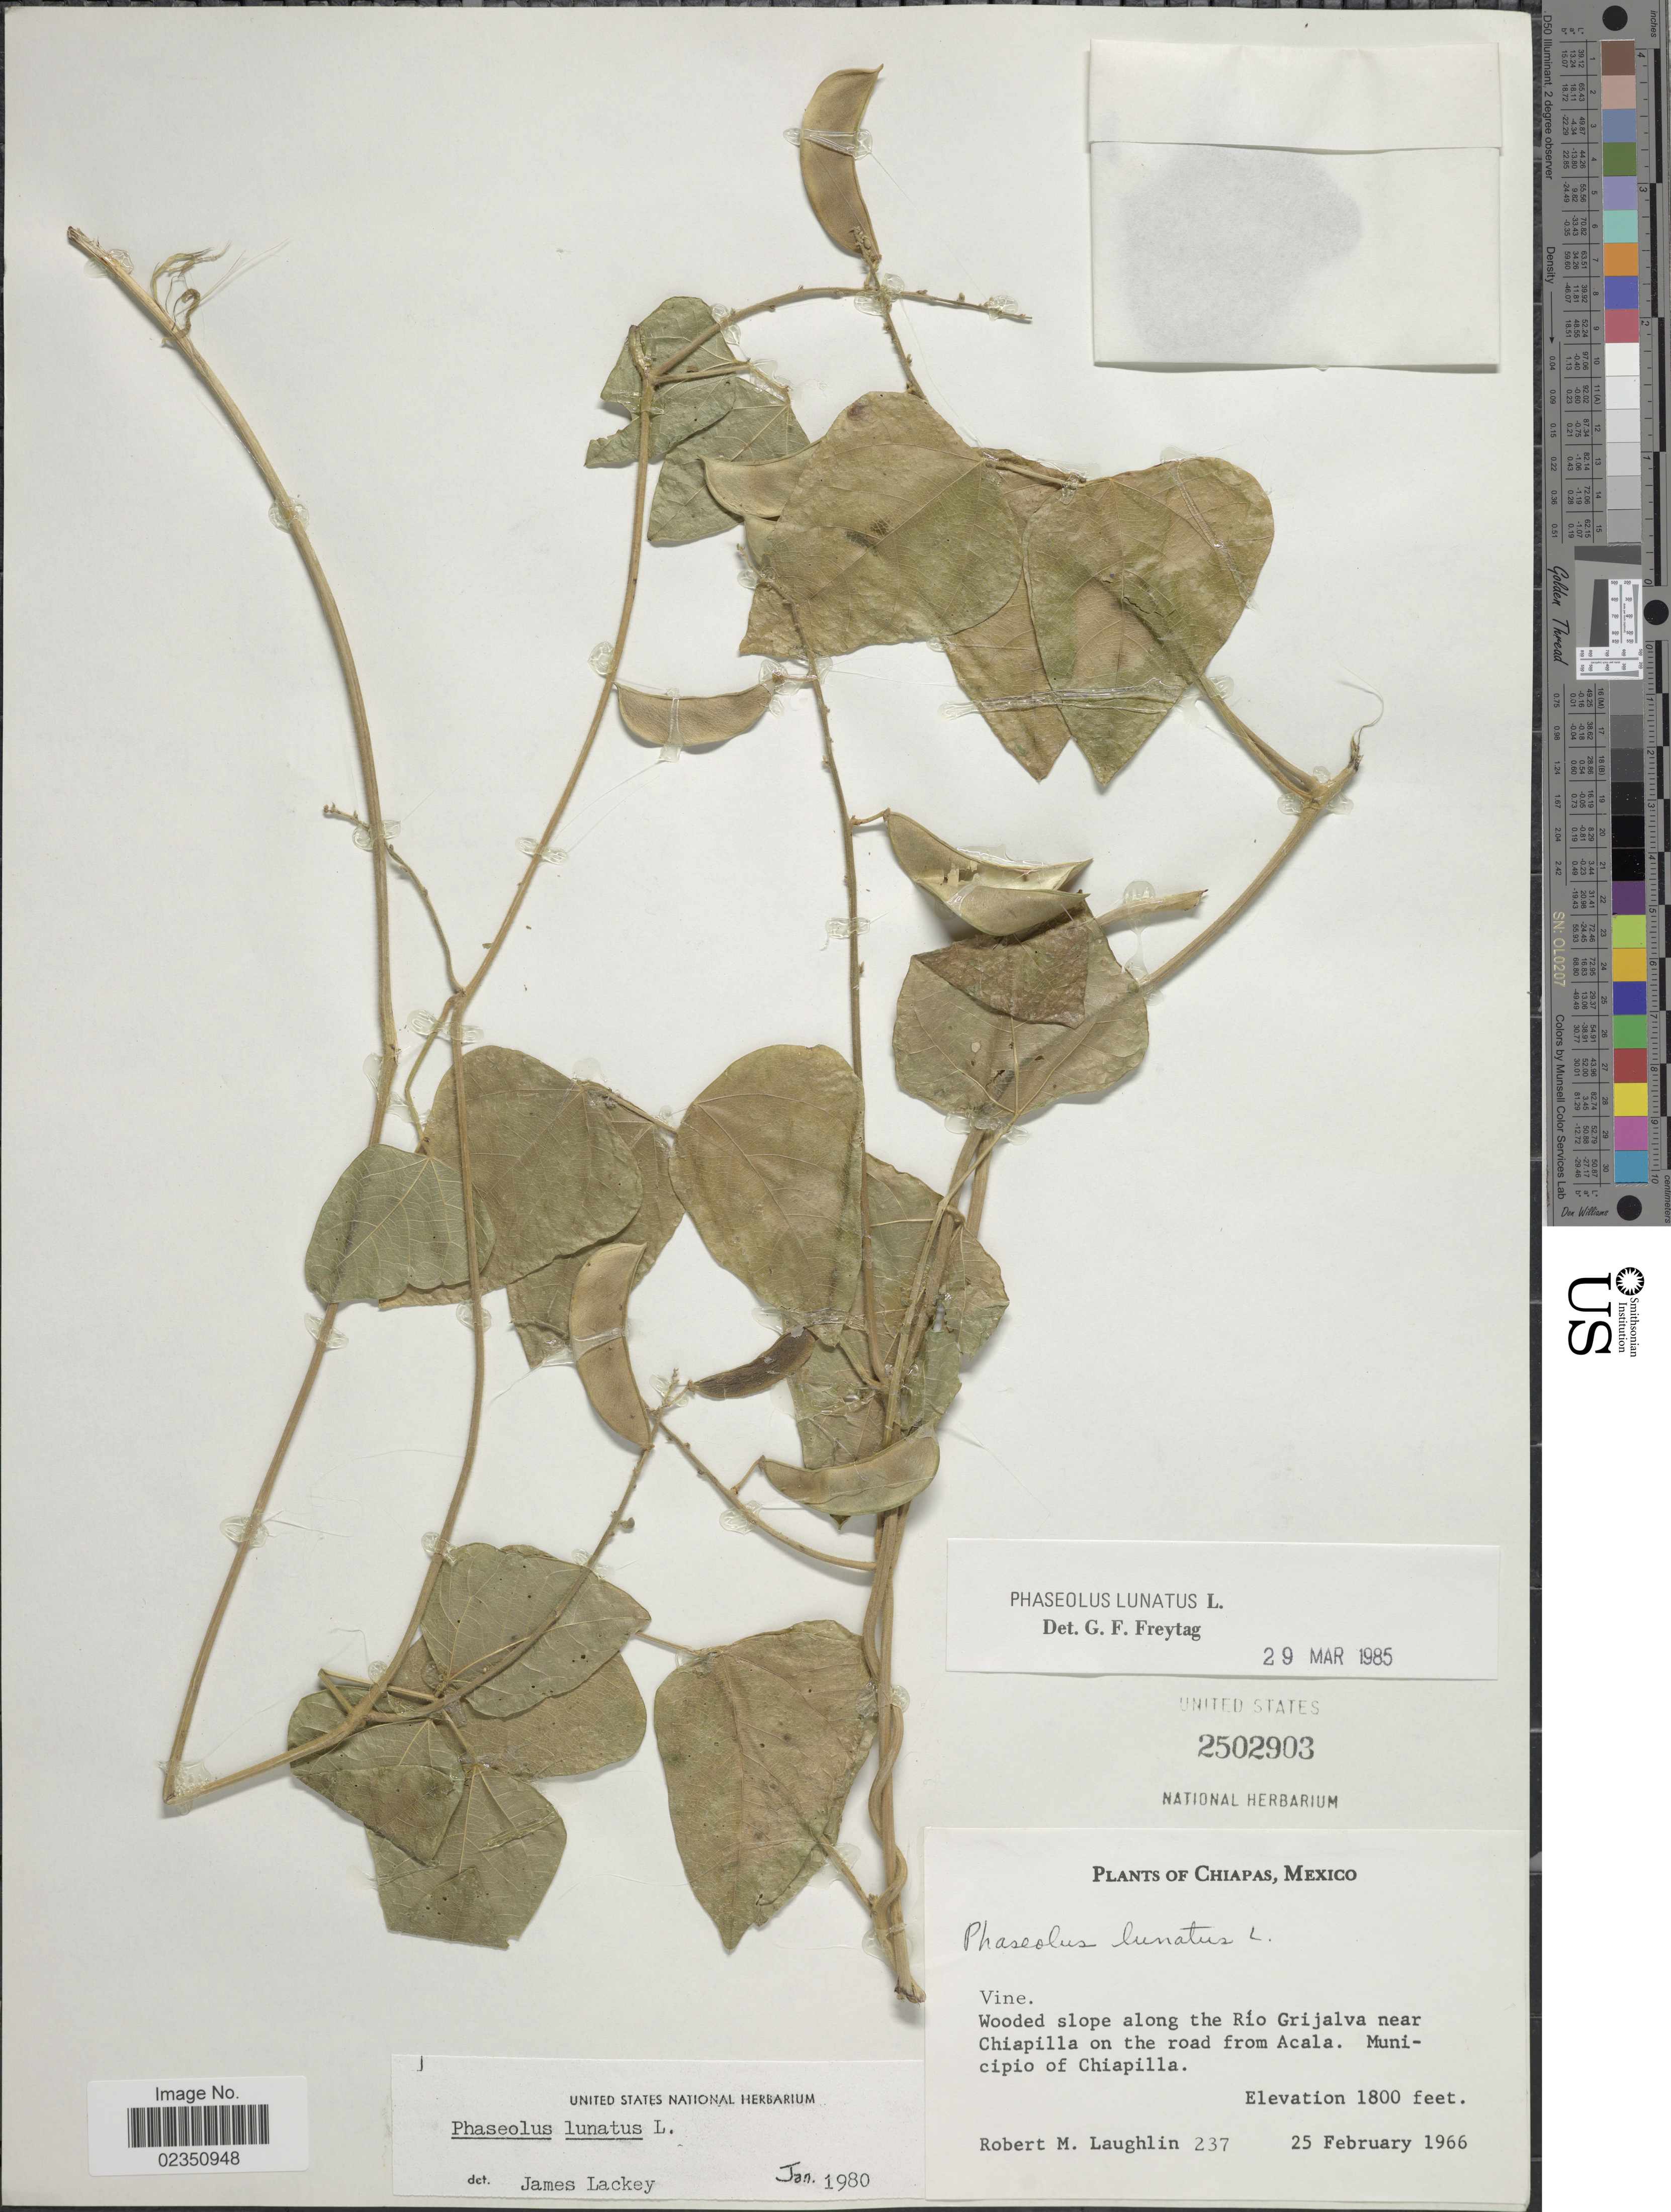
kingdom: Plantae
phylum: Tracheophyta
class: Magnoliopsida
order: Fabales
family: Fabaceae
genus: Phaseolus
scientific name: Phaseolus lunatus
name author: L.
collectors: R. M. Laughlin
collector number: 237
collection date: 1966-02-25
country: Mexico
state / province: Chiapas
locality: Wooded slope along the Río Grijalva near Chiapilla on the road from Acala. Municipio of Chiapilla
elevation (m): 549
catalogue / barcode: US 2502903